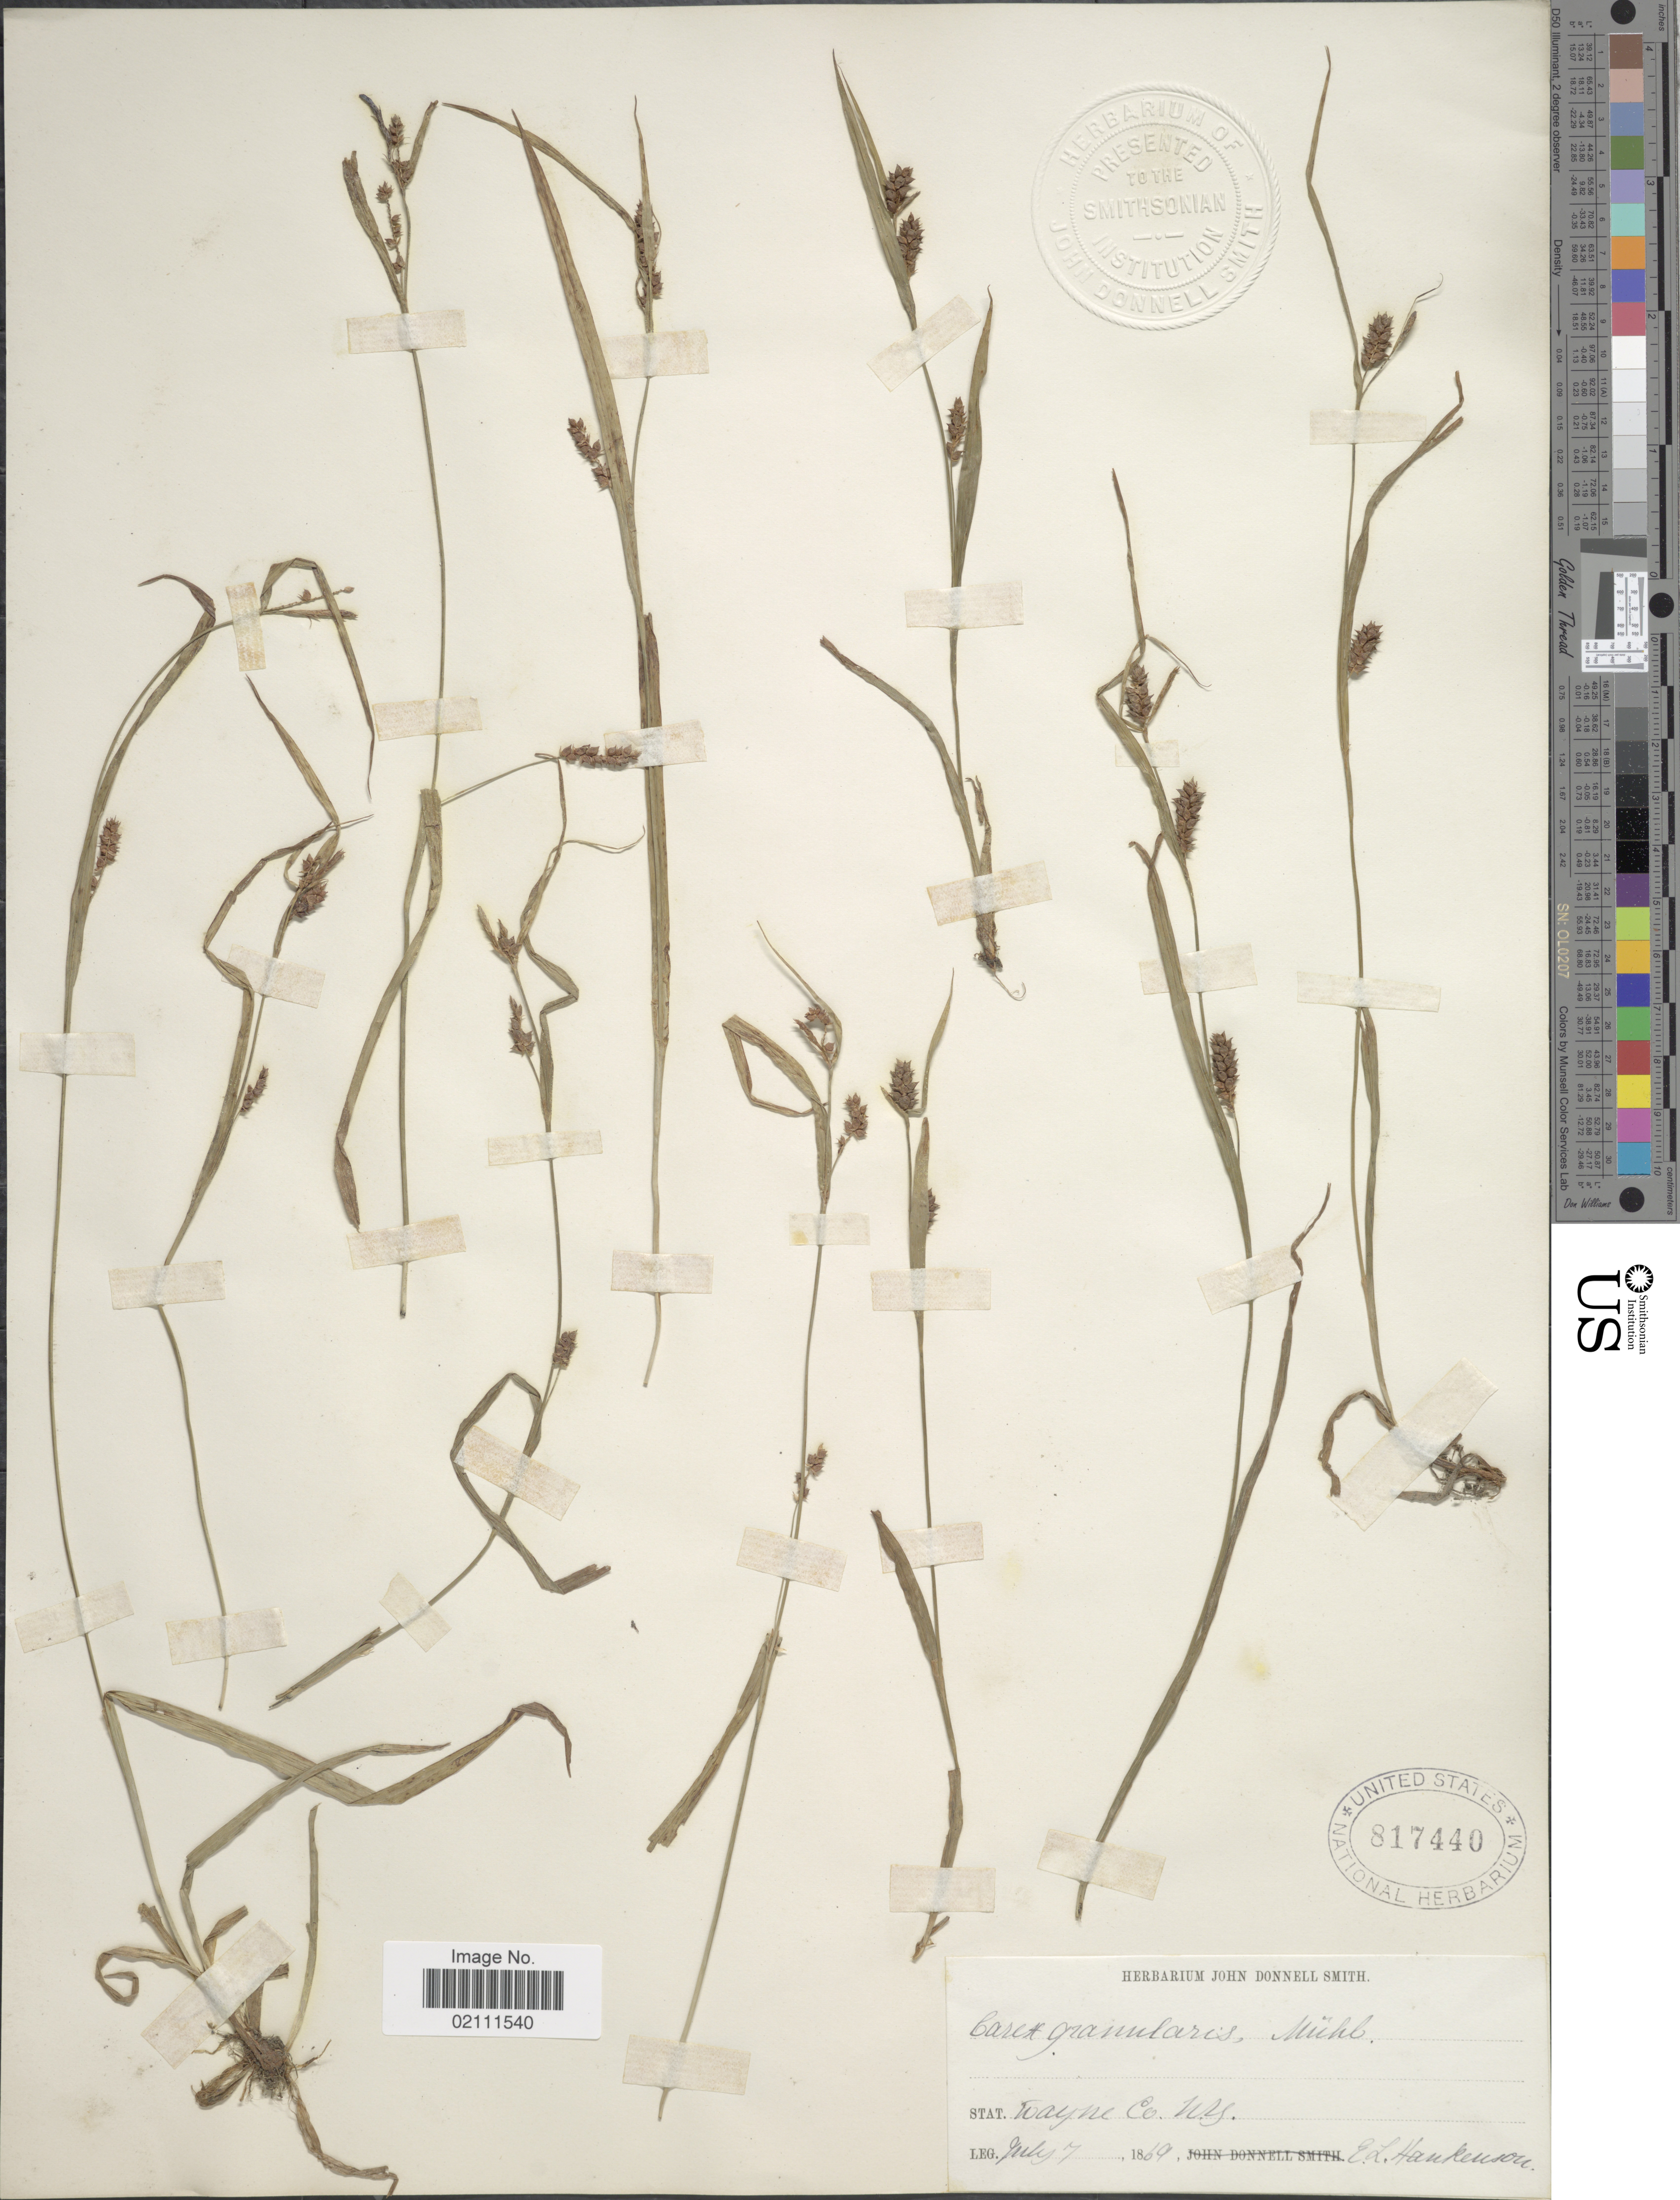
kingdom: Plantae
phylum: Tracheophyta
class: Liliopsida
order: Poales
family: Cyperaceae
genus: Carex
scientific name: Carex granularis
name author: Muhl. ex Willd.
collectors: E. Hankenson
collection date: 1869-07-07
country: United States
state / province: New York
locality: Wayne Co.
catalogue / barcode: US 817440